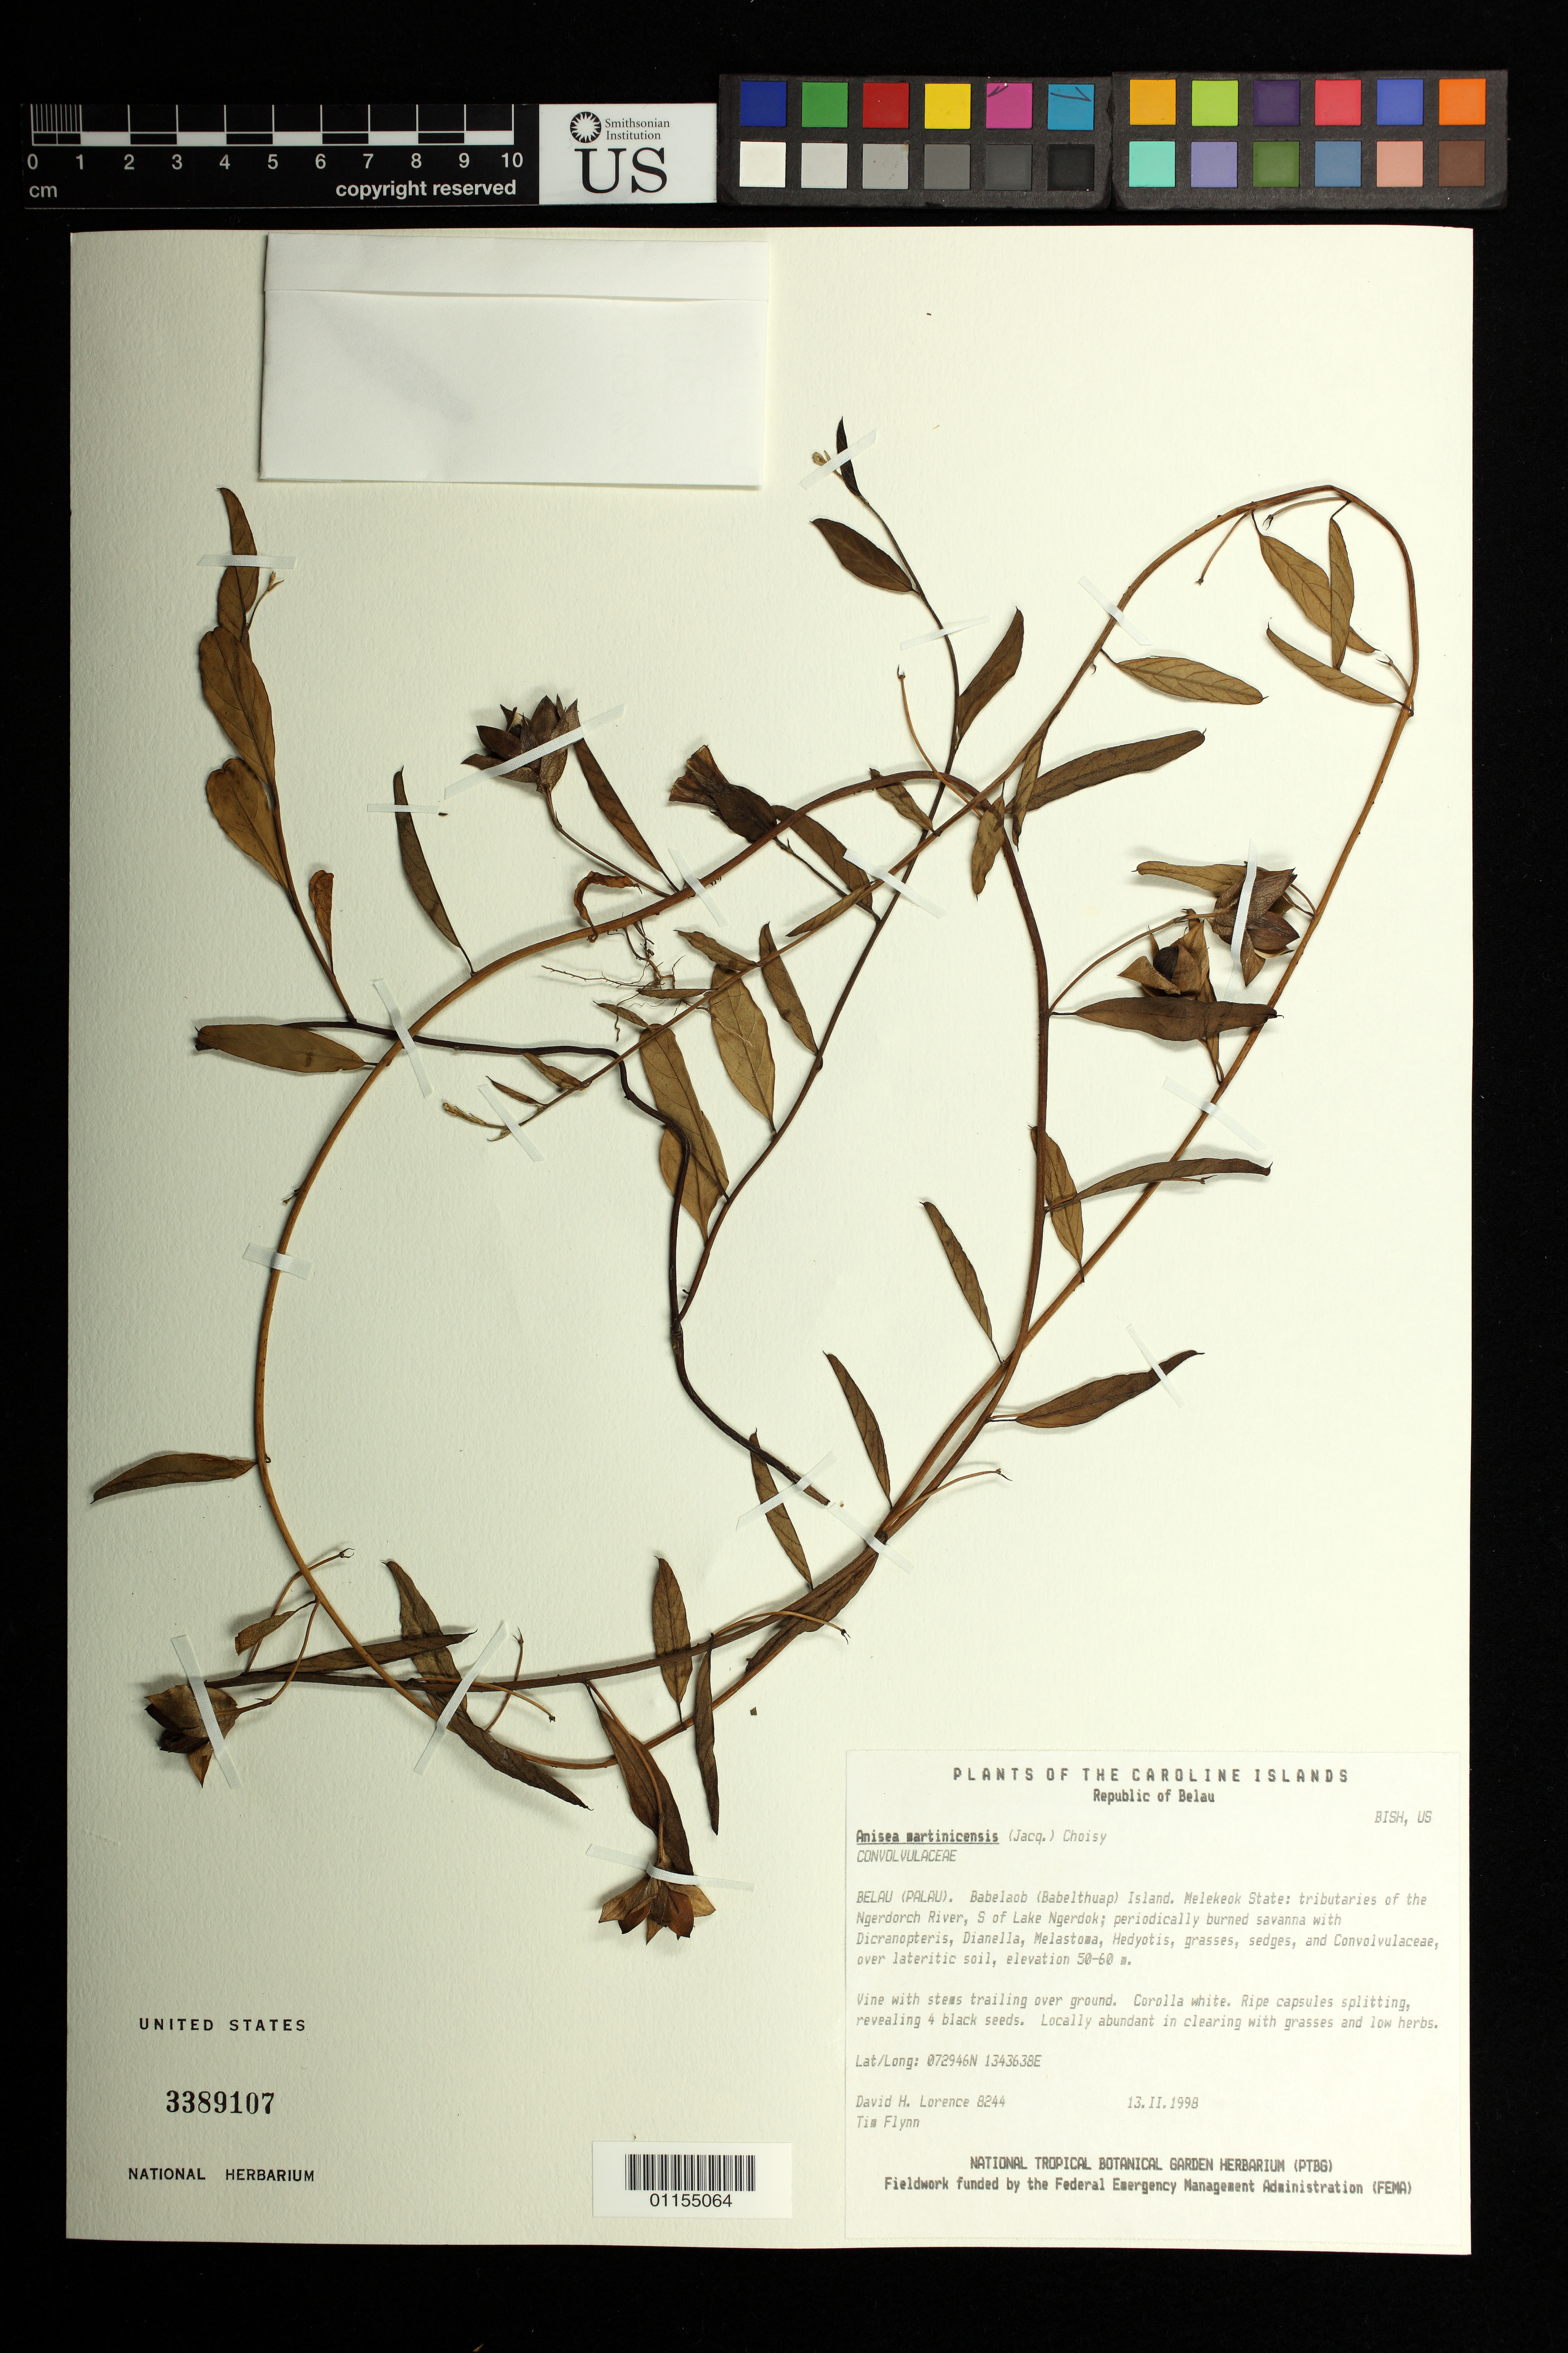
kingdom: Plantae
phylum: Tracheophyta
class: Magnoliopsida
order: Solanales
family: Convolvulaceae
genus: Aniseia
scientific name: Aniseia martinicensis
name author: (Jacq.) Choisy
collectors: D. Lorence & T. W. Flynn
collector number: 8244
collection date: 1998-02-13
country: Palau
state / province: Melekeok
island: Babeldaob [Babelthuap]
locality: tributaries of the Ngerdorch River, S of Lake Ngerdok.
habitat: periodically burned savanna.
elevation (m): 50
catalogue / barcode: US 3389107